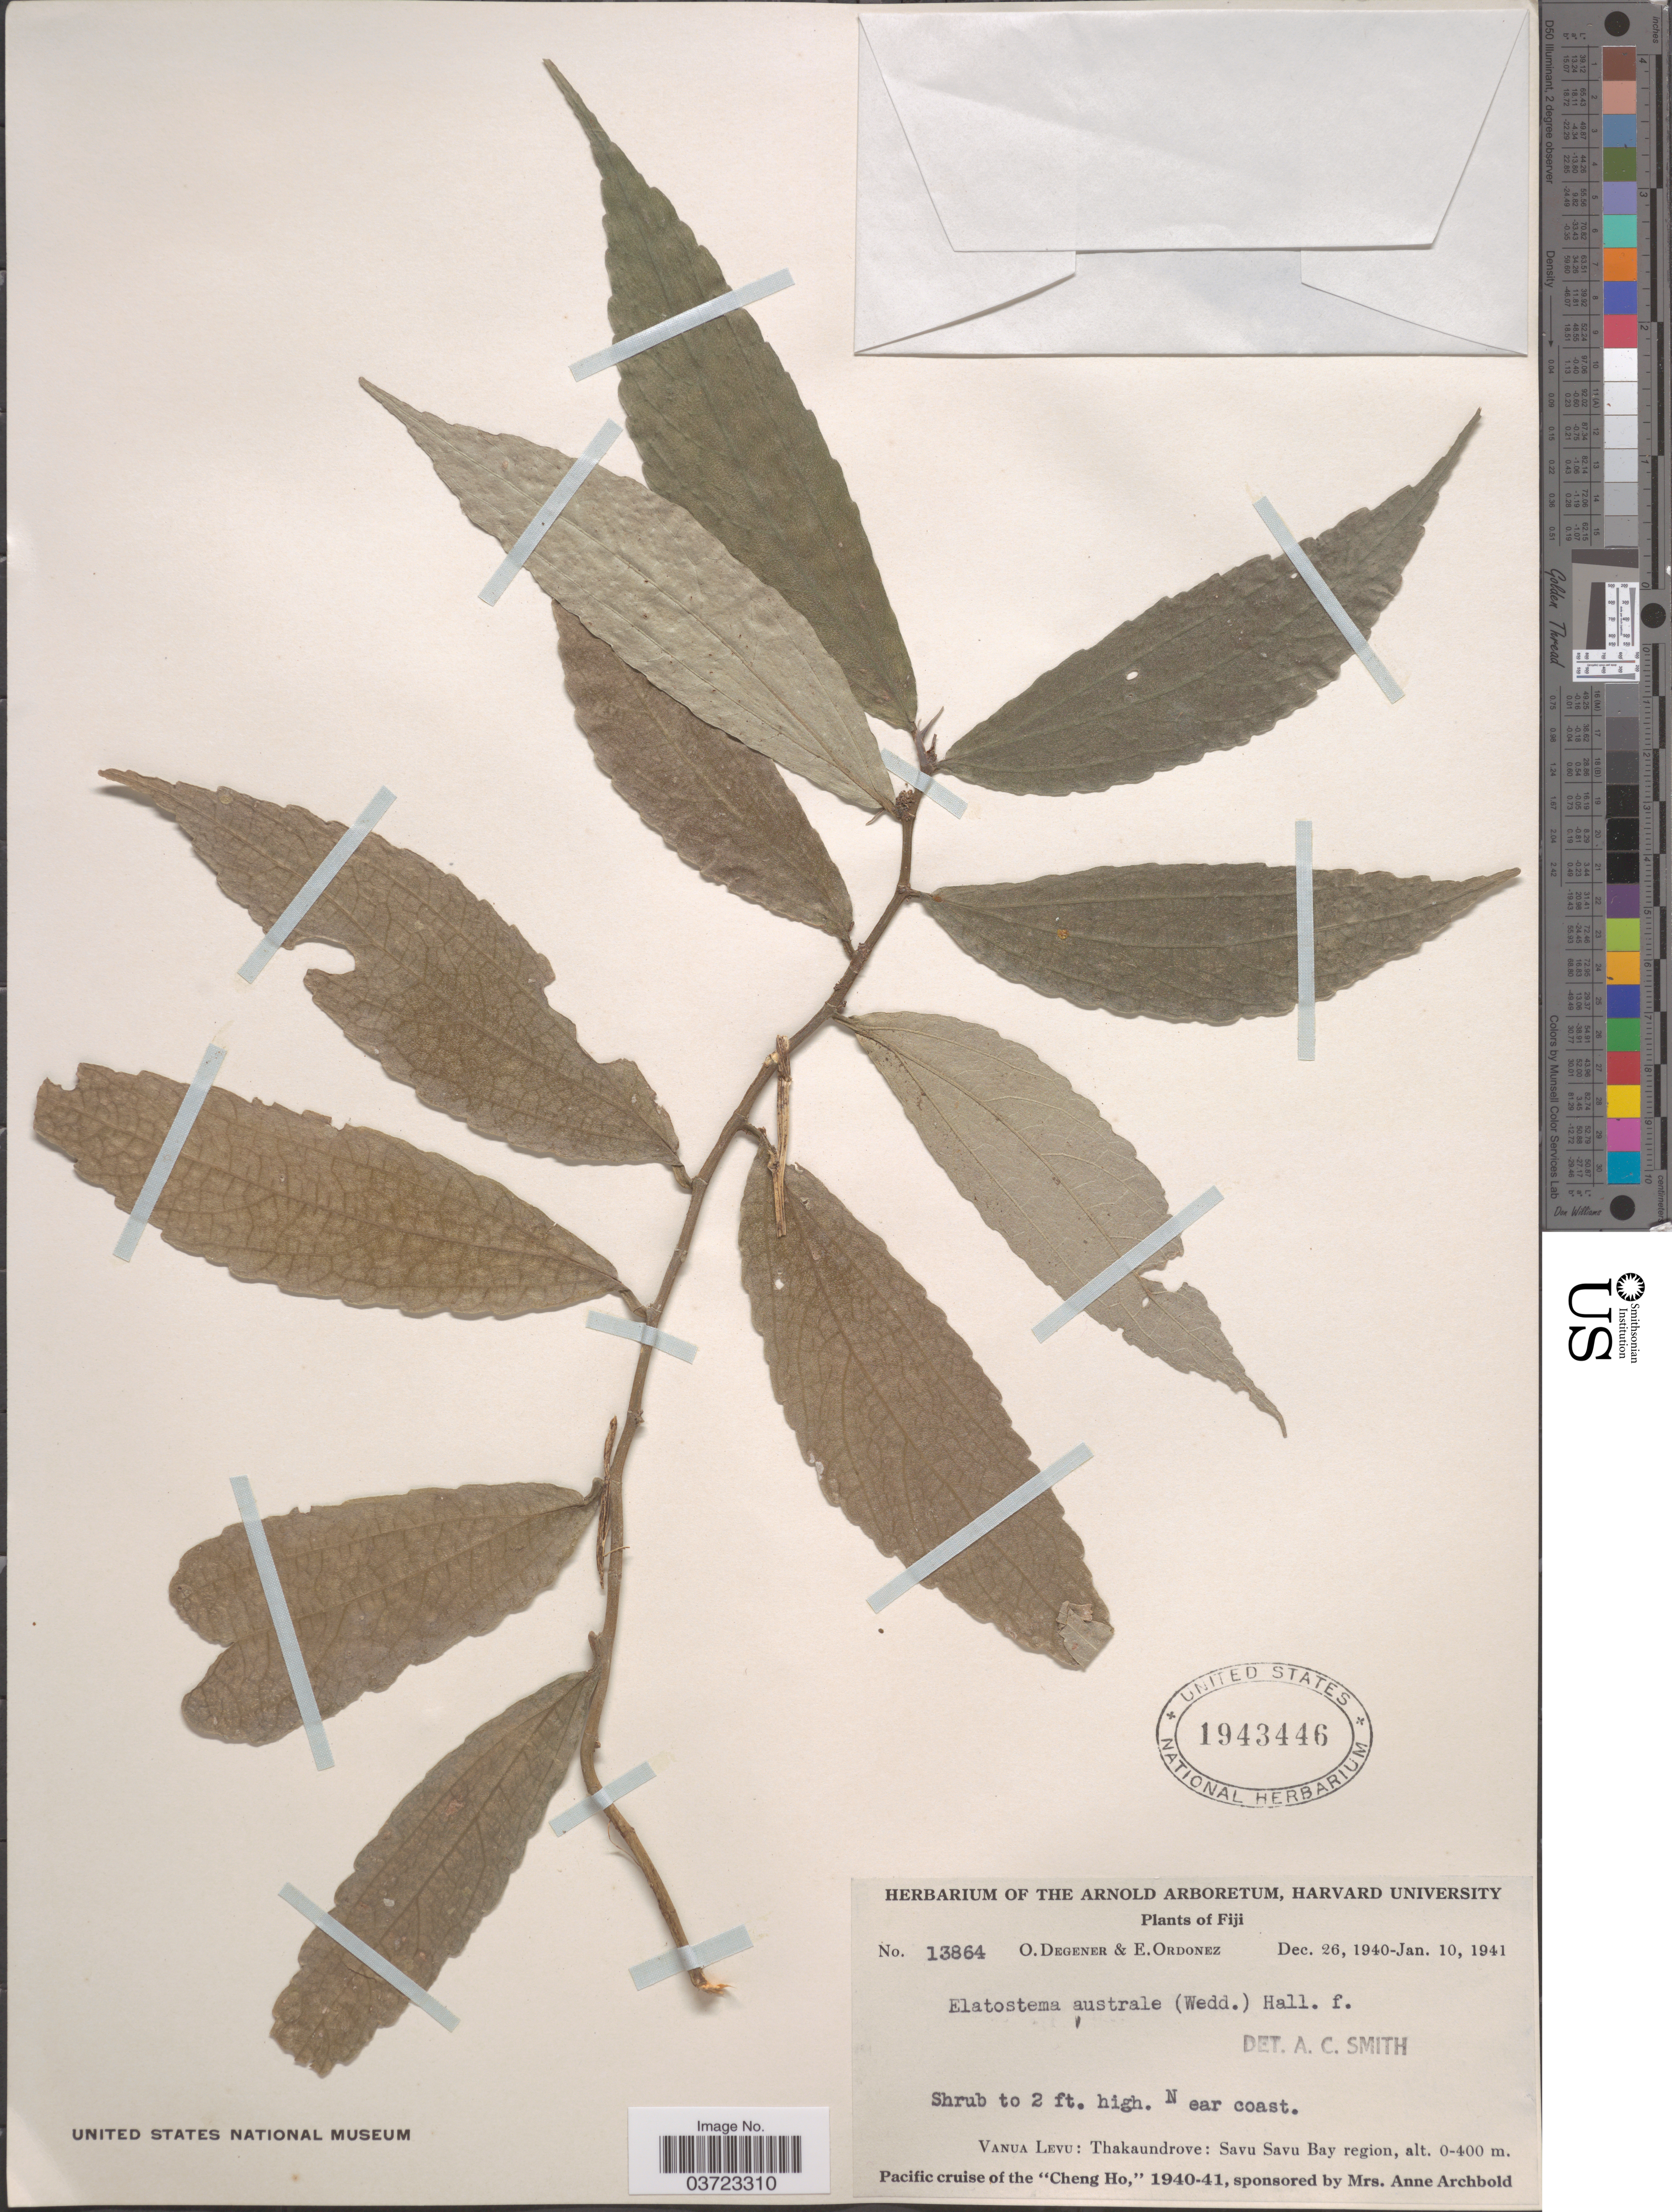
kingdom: Plantae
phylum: Tracheophyta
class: Magnoliopsida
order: Rosales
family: Urticaceae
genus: Elatostema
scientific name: Elatostema australe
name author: Hallier f.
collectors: O. Degener & E. Ordonez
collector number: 13864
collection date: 1940-12-26/1941-01-10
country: Fiji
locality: Near coast. Vanua Levu: Thakaundrove: Savu Savu Bay region.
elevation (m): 0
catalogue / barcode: US 1943446